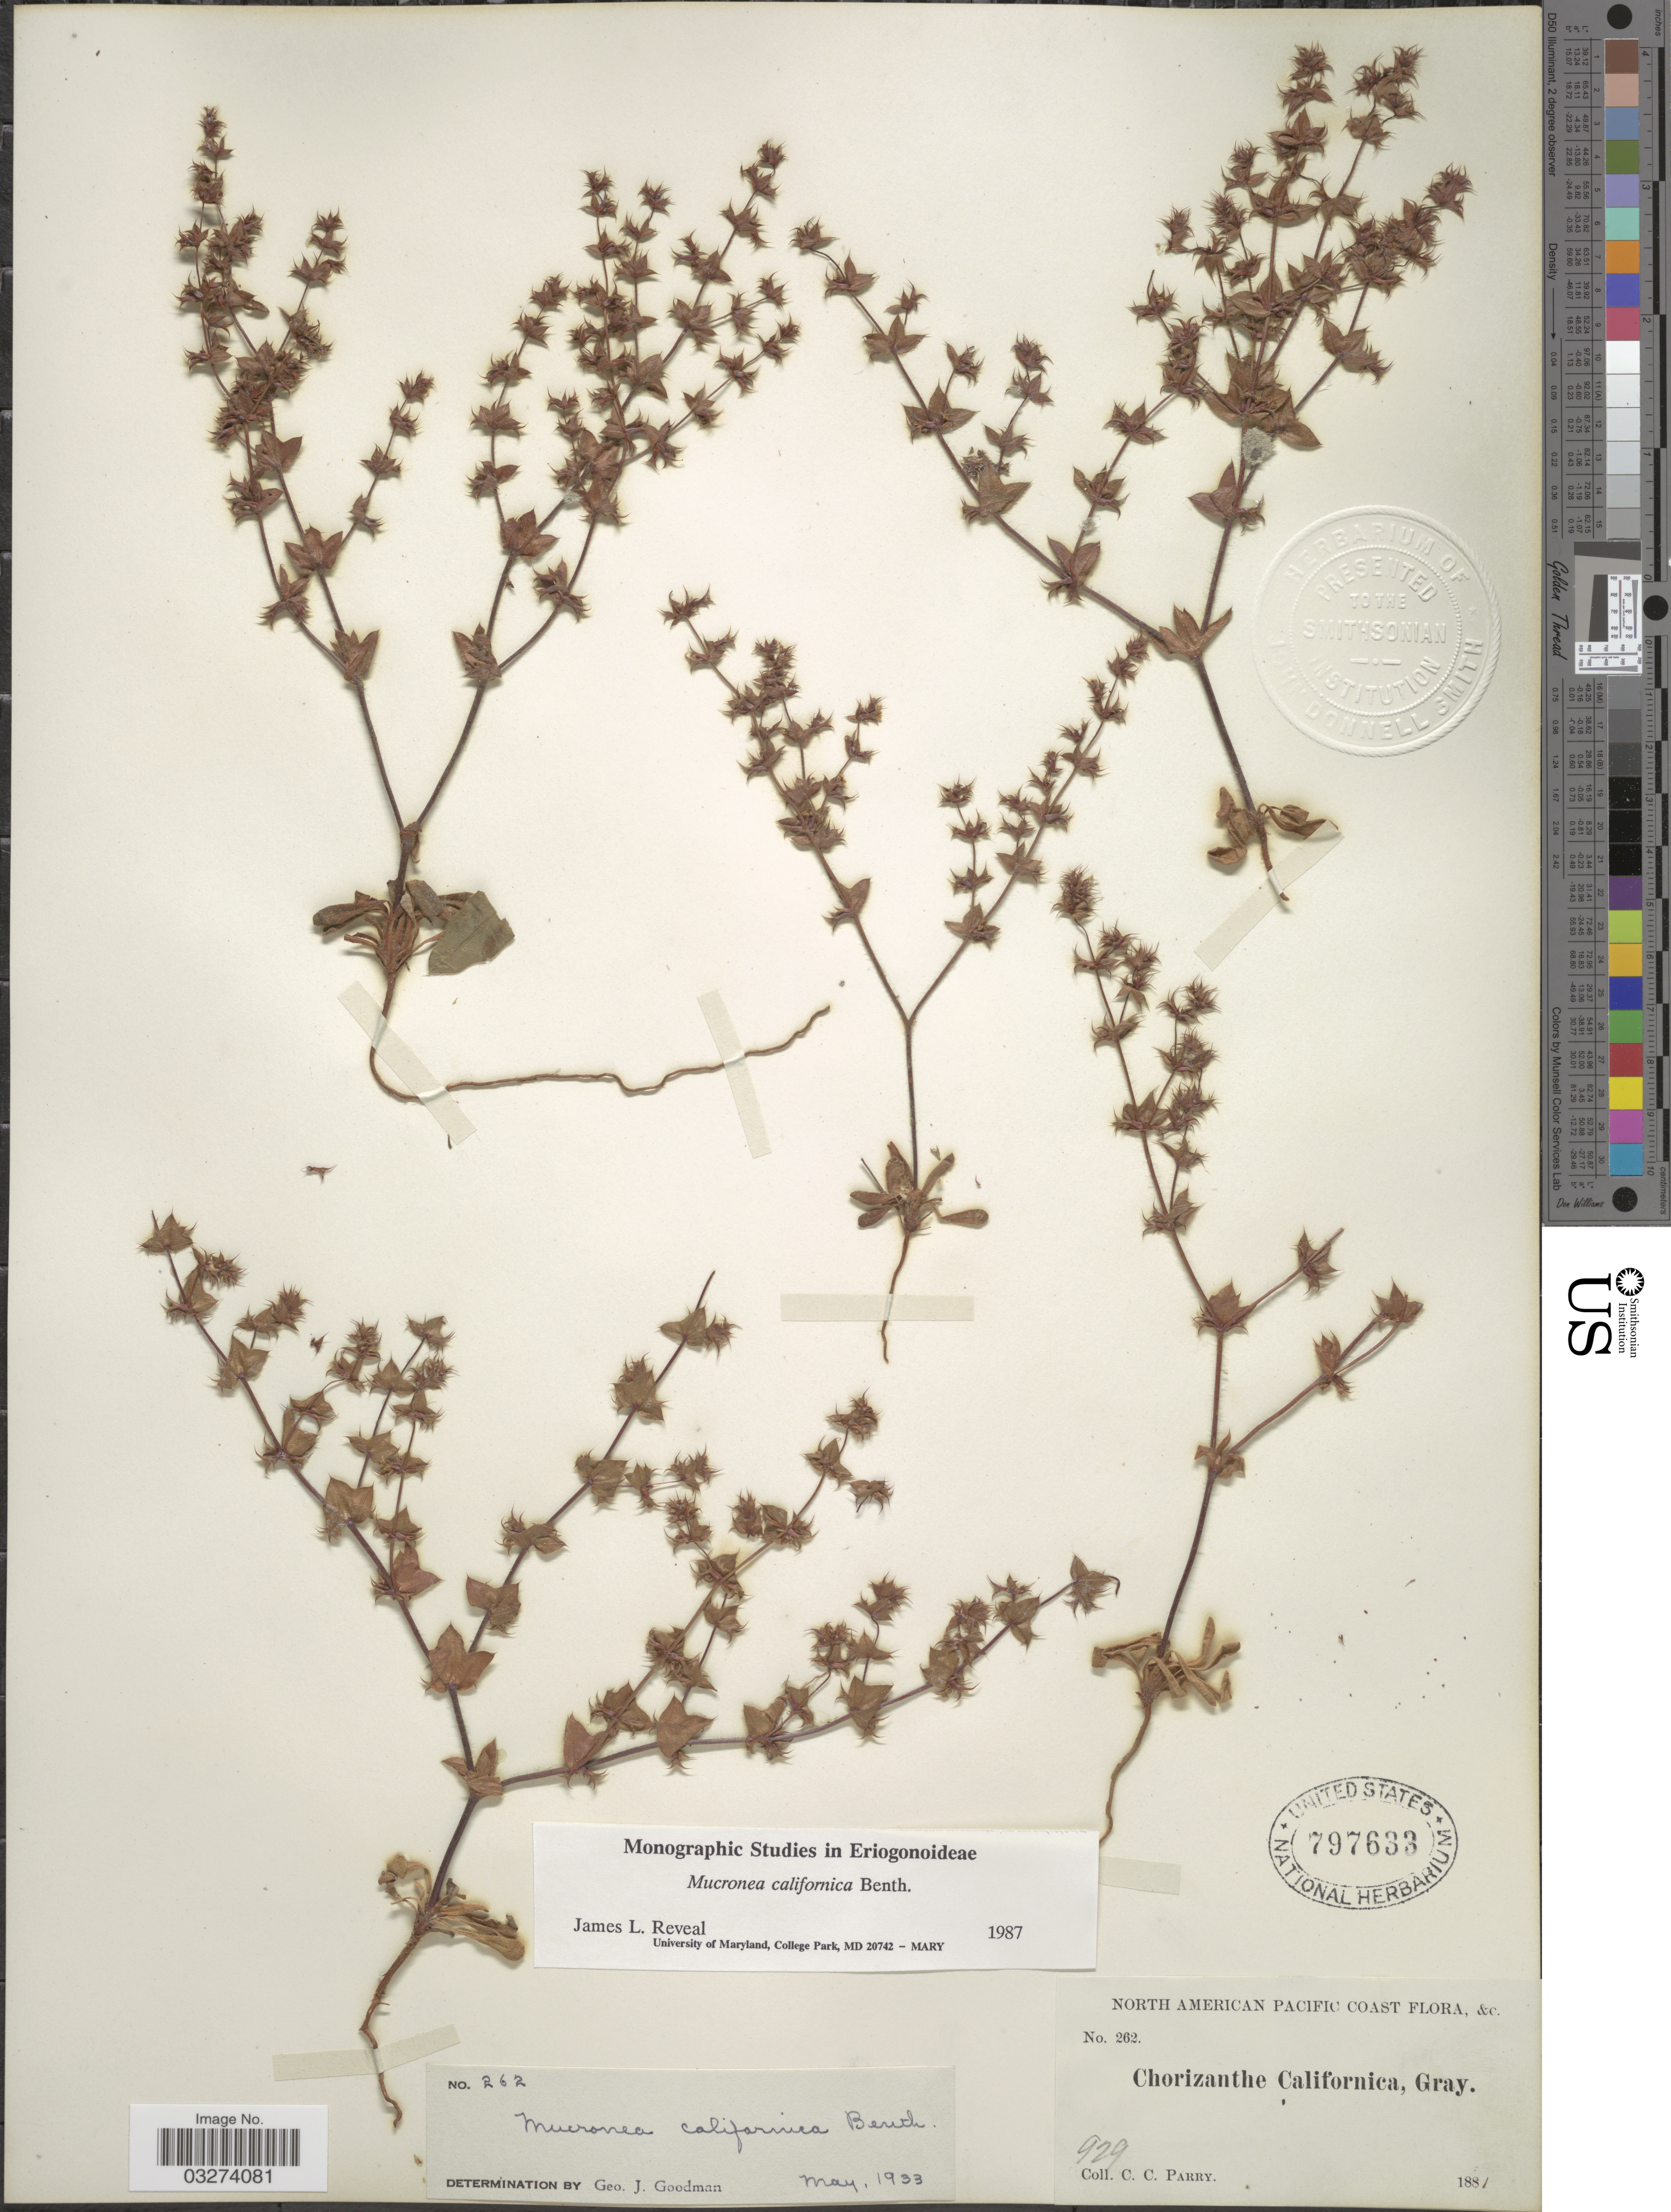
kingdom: Plantae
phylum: Tracheophyta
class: Magnoliopsida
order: Caryophyllales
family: Polygonaceae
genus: Mucronea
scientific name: Mucronea californica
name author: Benth.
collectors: C. C. Parry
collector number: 262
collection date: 1881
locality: North American Pacific Coast.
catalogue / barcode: US 797633